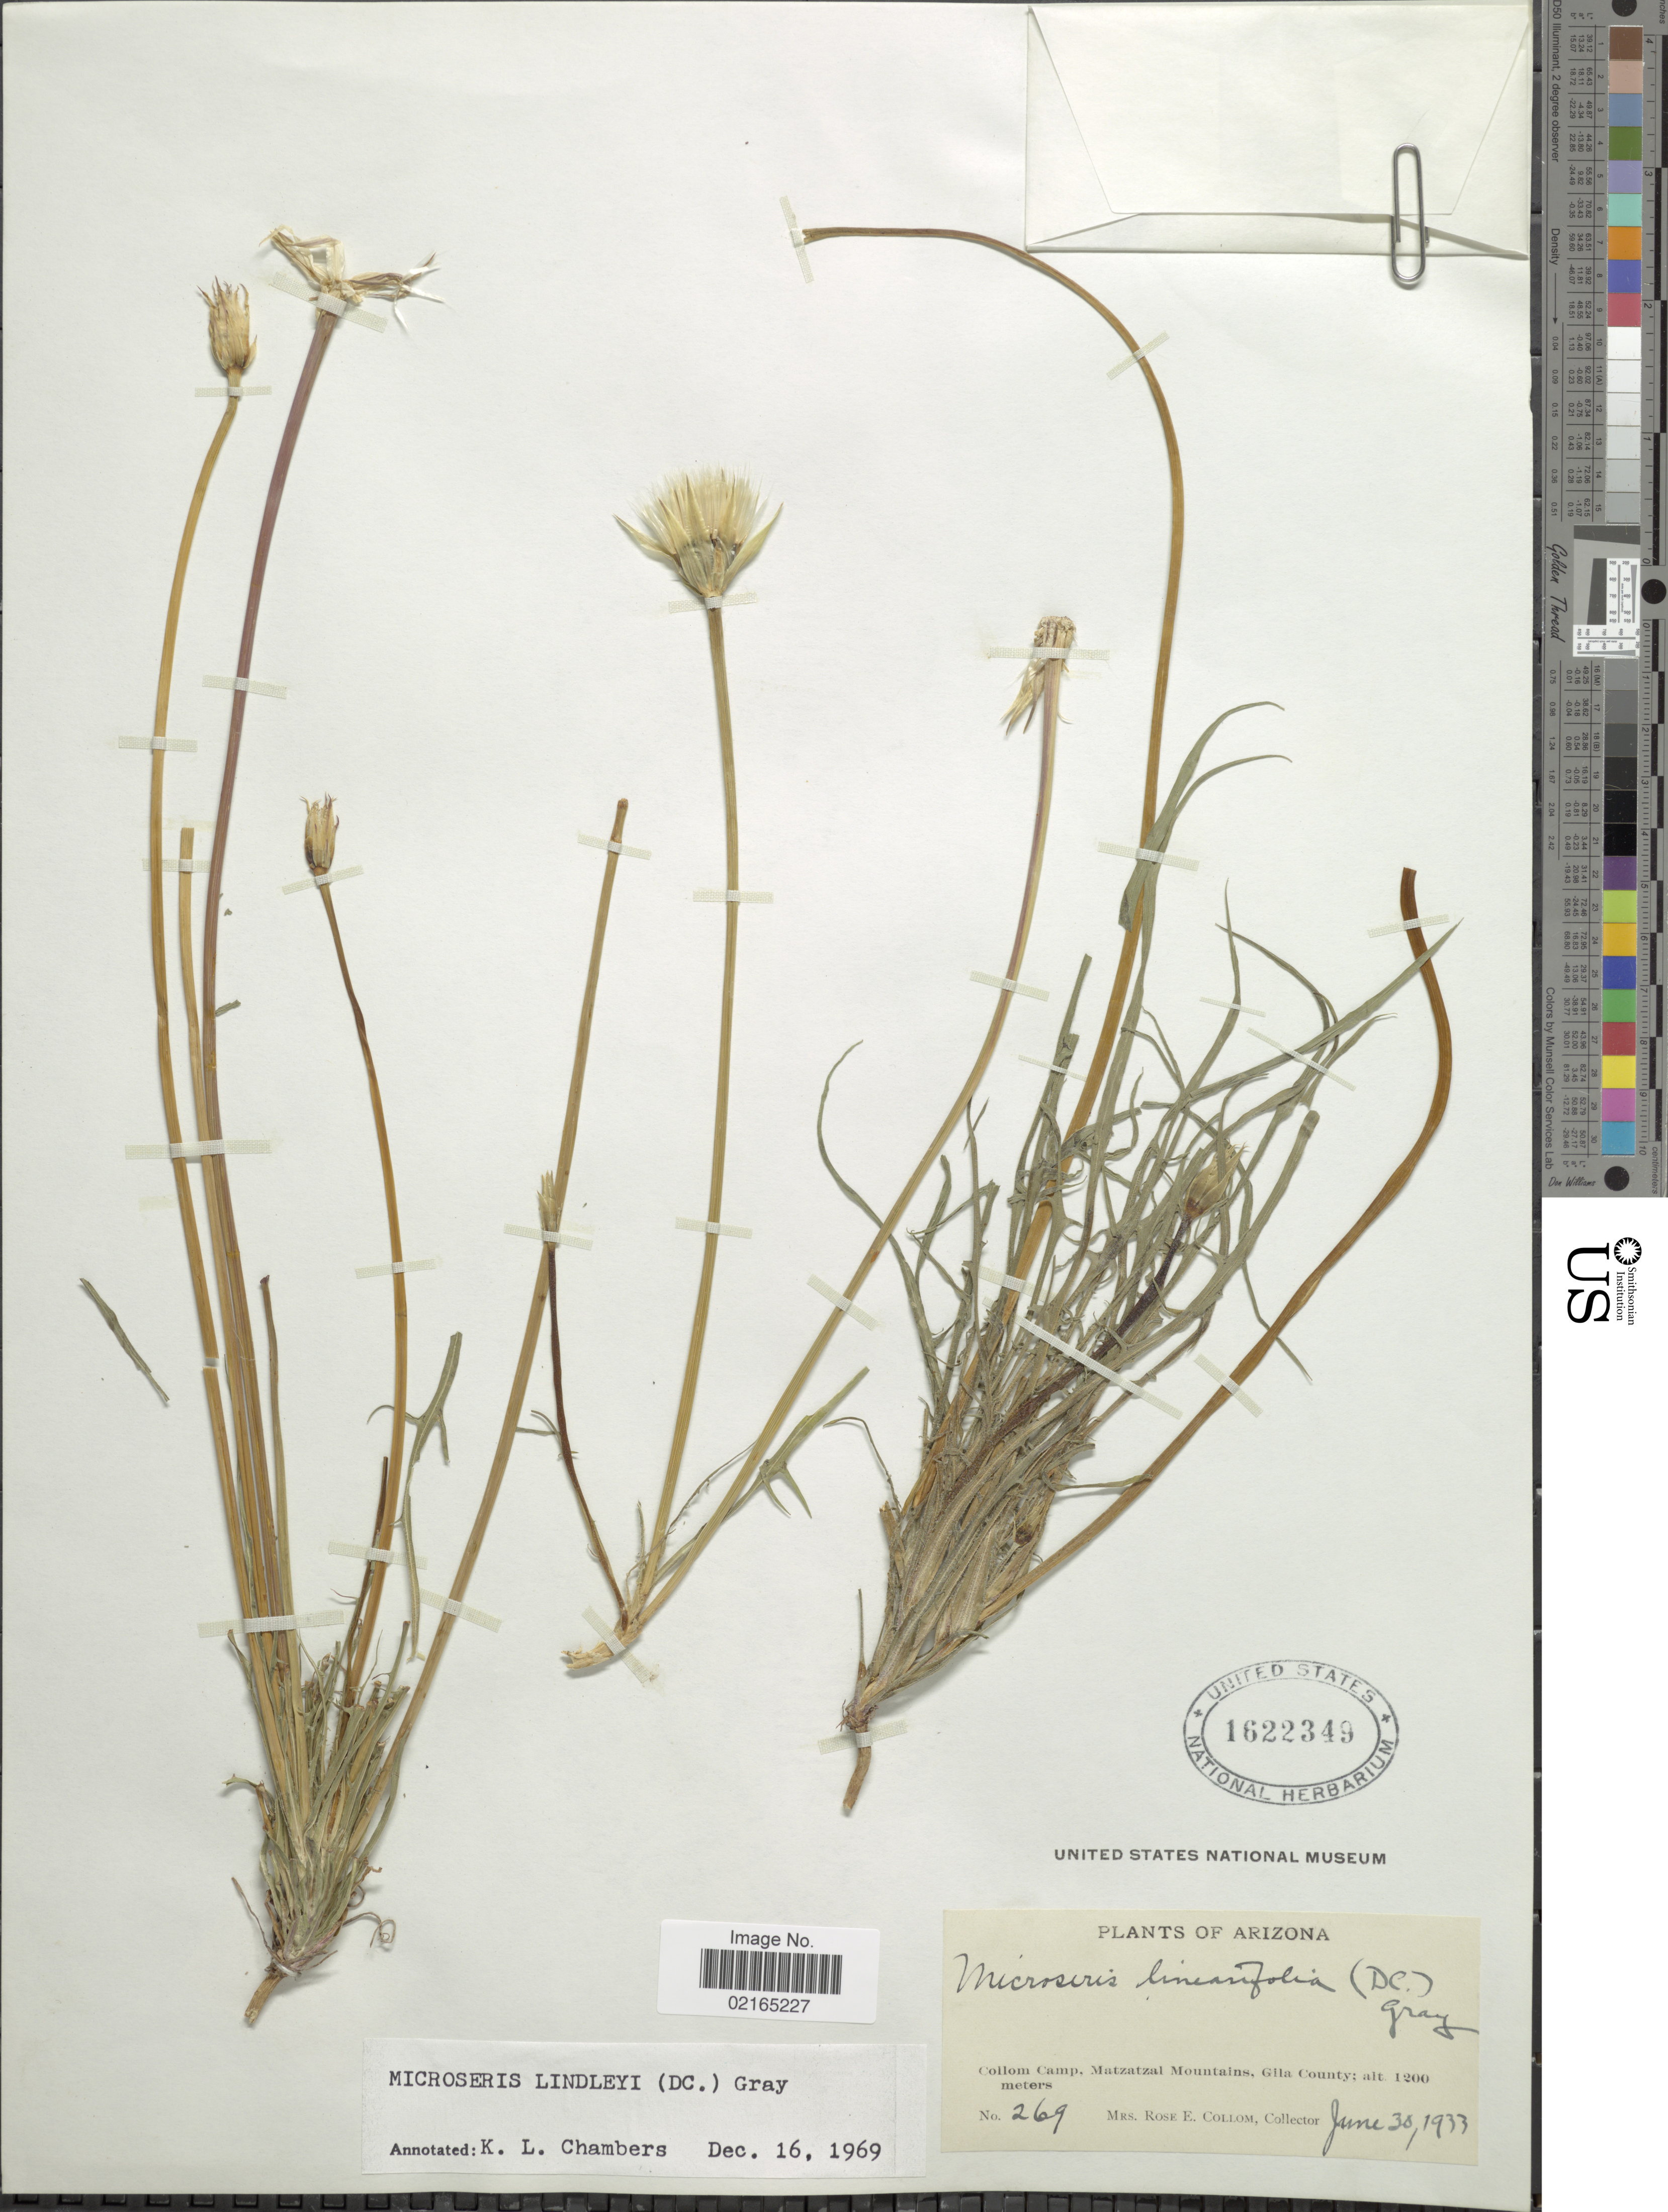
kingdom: Plantae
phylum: Tracheophyta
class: Magnoliopsida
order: Asterales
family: Asteraceae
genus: Uropappus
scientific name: Uropappus lindleyi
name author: (DC.) Nutt.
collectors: R. E. Collom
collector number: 269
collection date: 1933-06-30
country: United States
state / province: Arizona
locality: Collom Camp, Matzatzal Mountains, Gila County.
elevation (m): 1200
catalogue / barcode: US 1622349